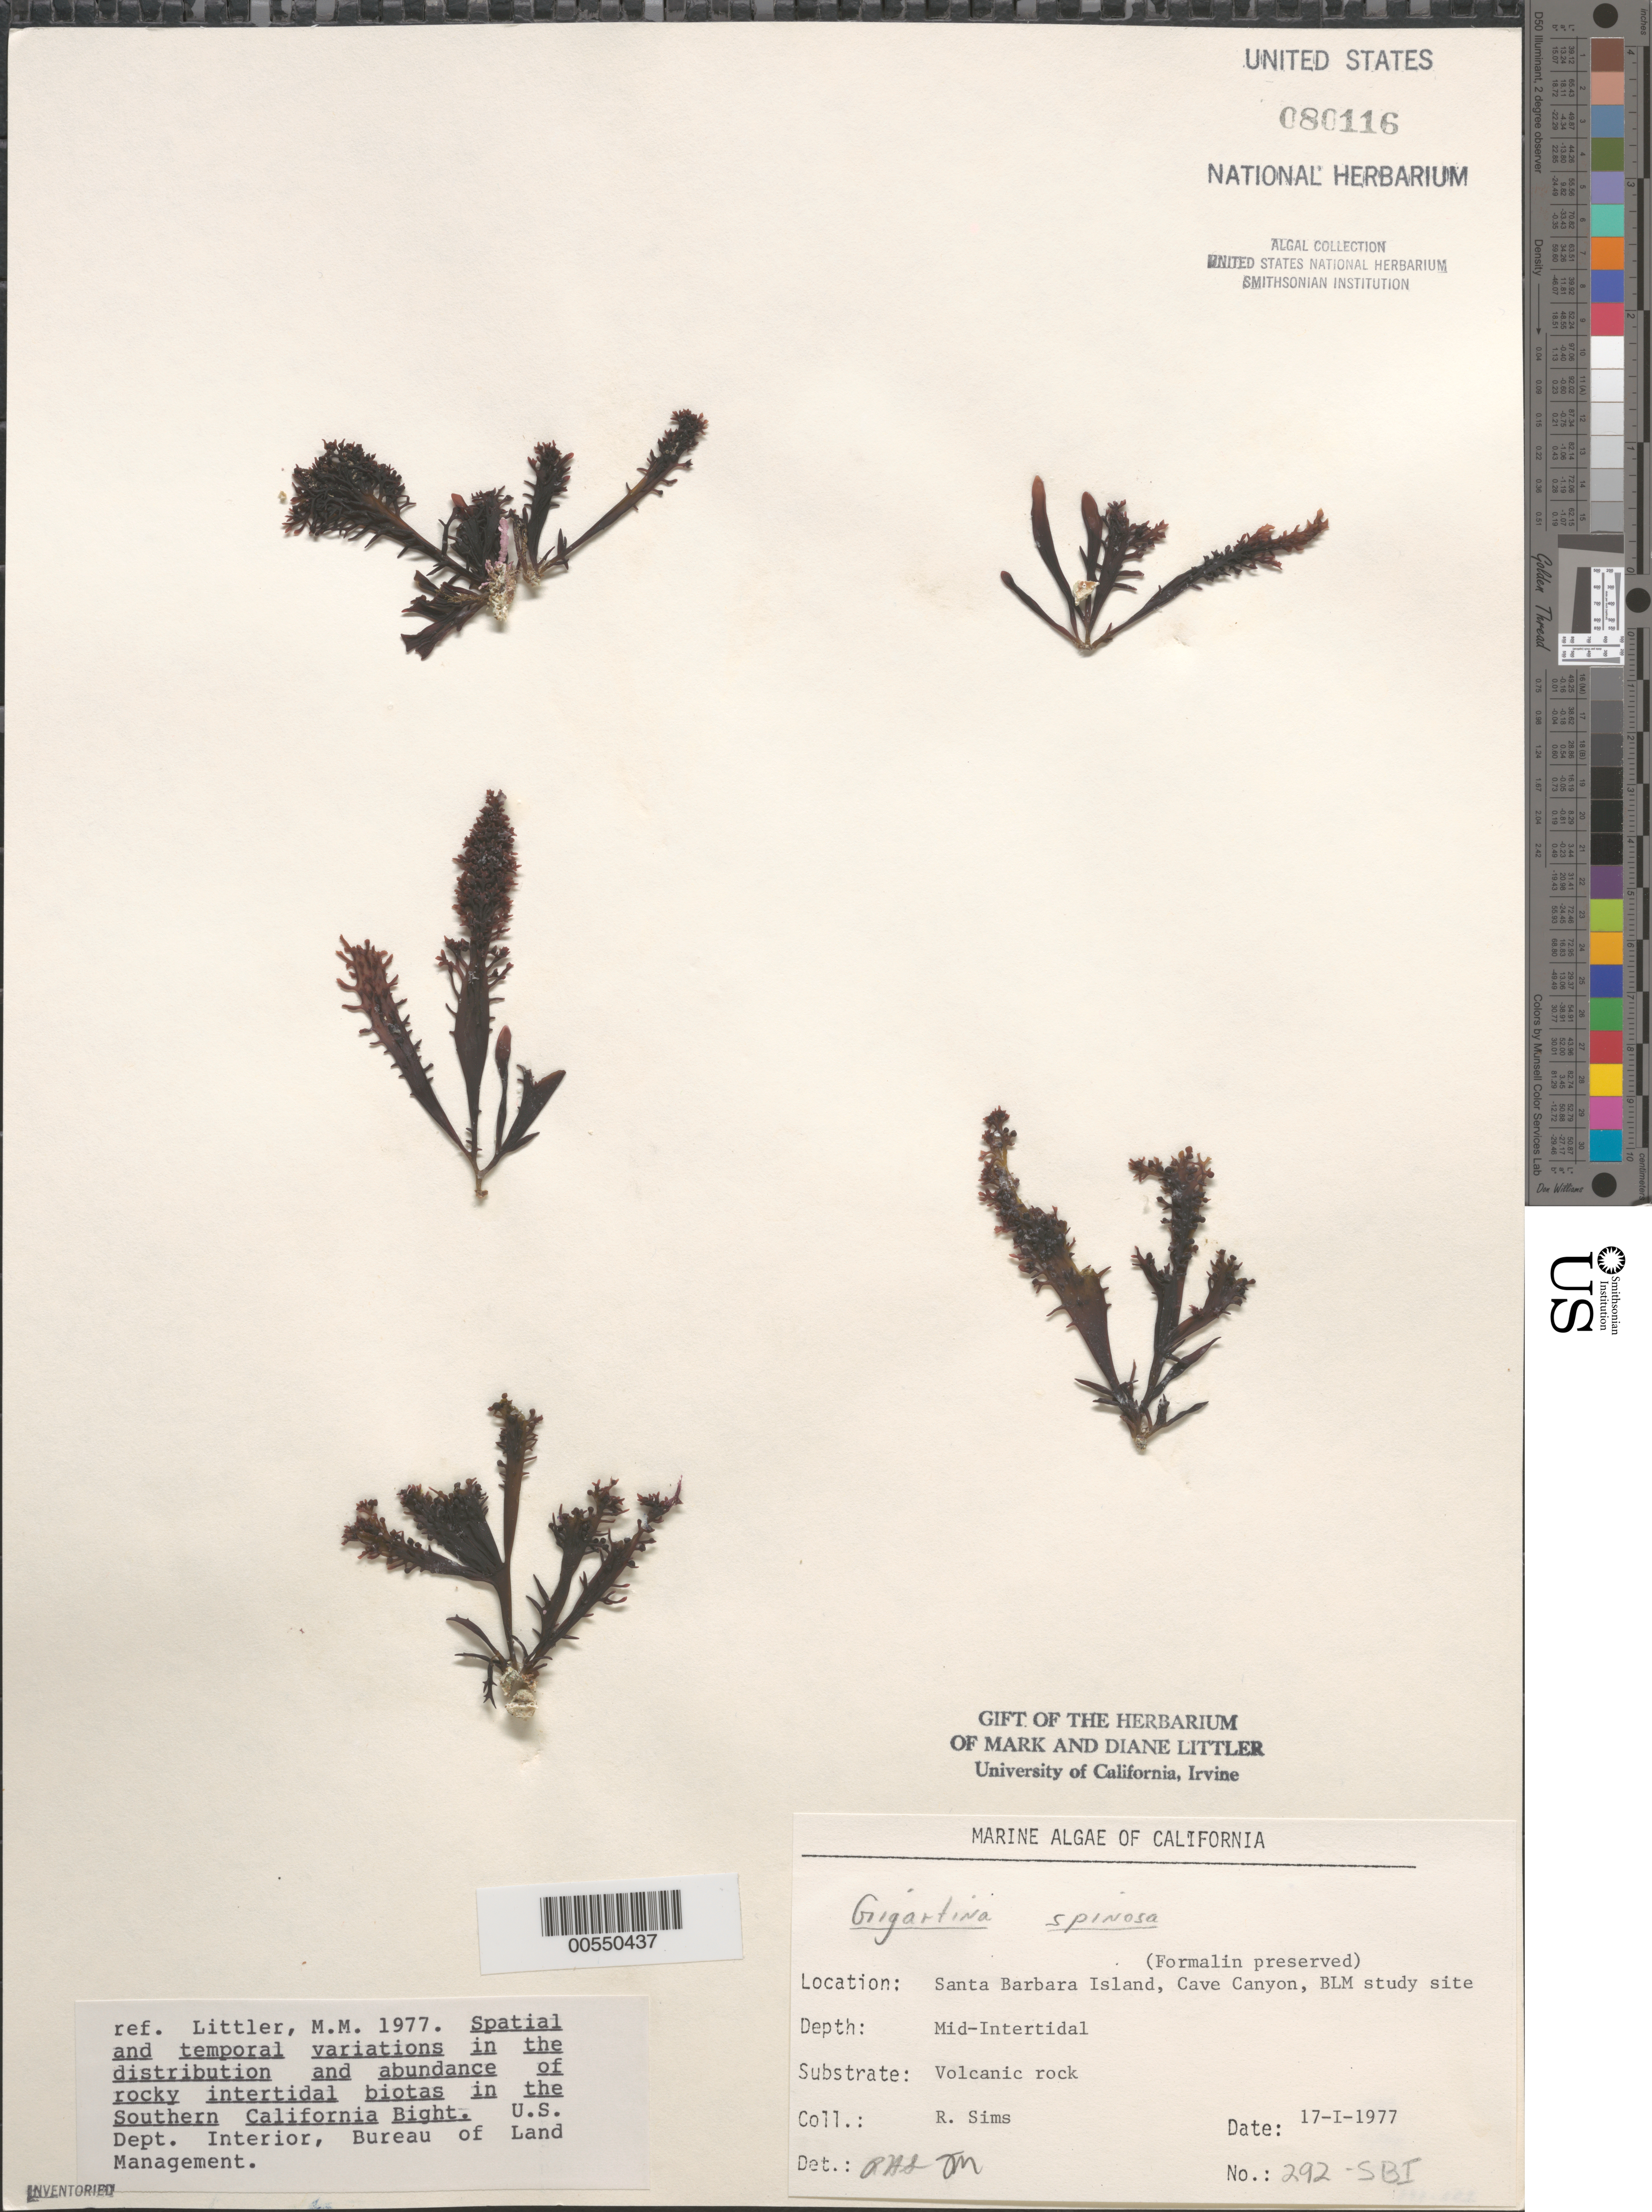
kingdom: Plantae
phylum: Rhodophyta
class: Florideophyceae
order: Gigartinales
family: Gigartinaceae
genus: Chondracanthus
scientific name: Chondracanthus spinosus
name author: (Kütz.) Guiry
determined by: Algae name updating Project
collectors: R. H. Sims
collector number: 292-sbi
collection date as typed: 17 Jan 1977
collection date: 1977-01-17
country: United States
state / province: California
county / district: Santa Barbara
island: Santa Barbara Island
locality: Cave Canyon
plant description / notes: BLM-SOCALBIGHT Rocky Intertidal Survey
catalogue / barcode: US 80116